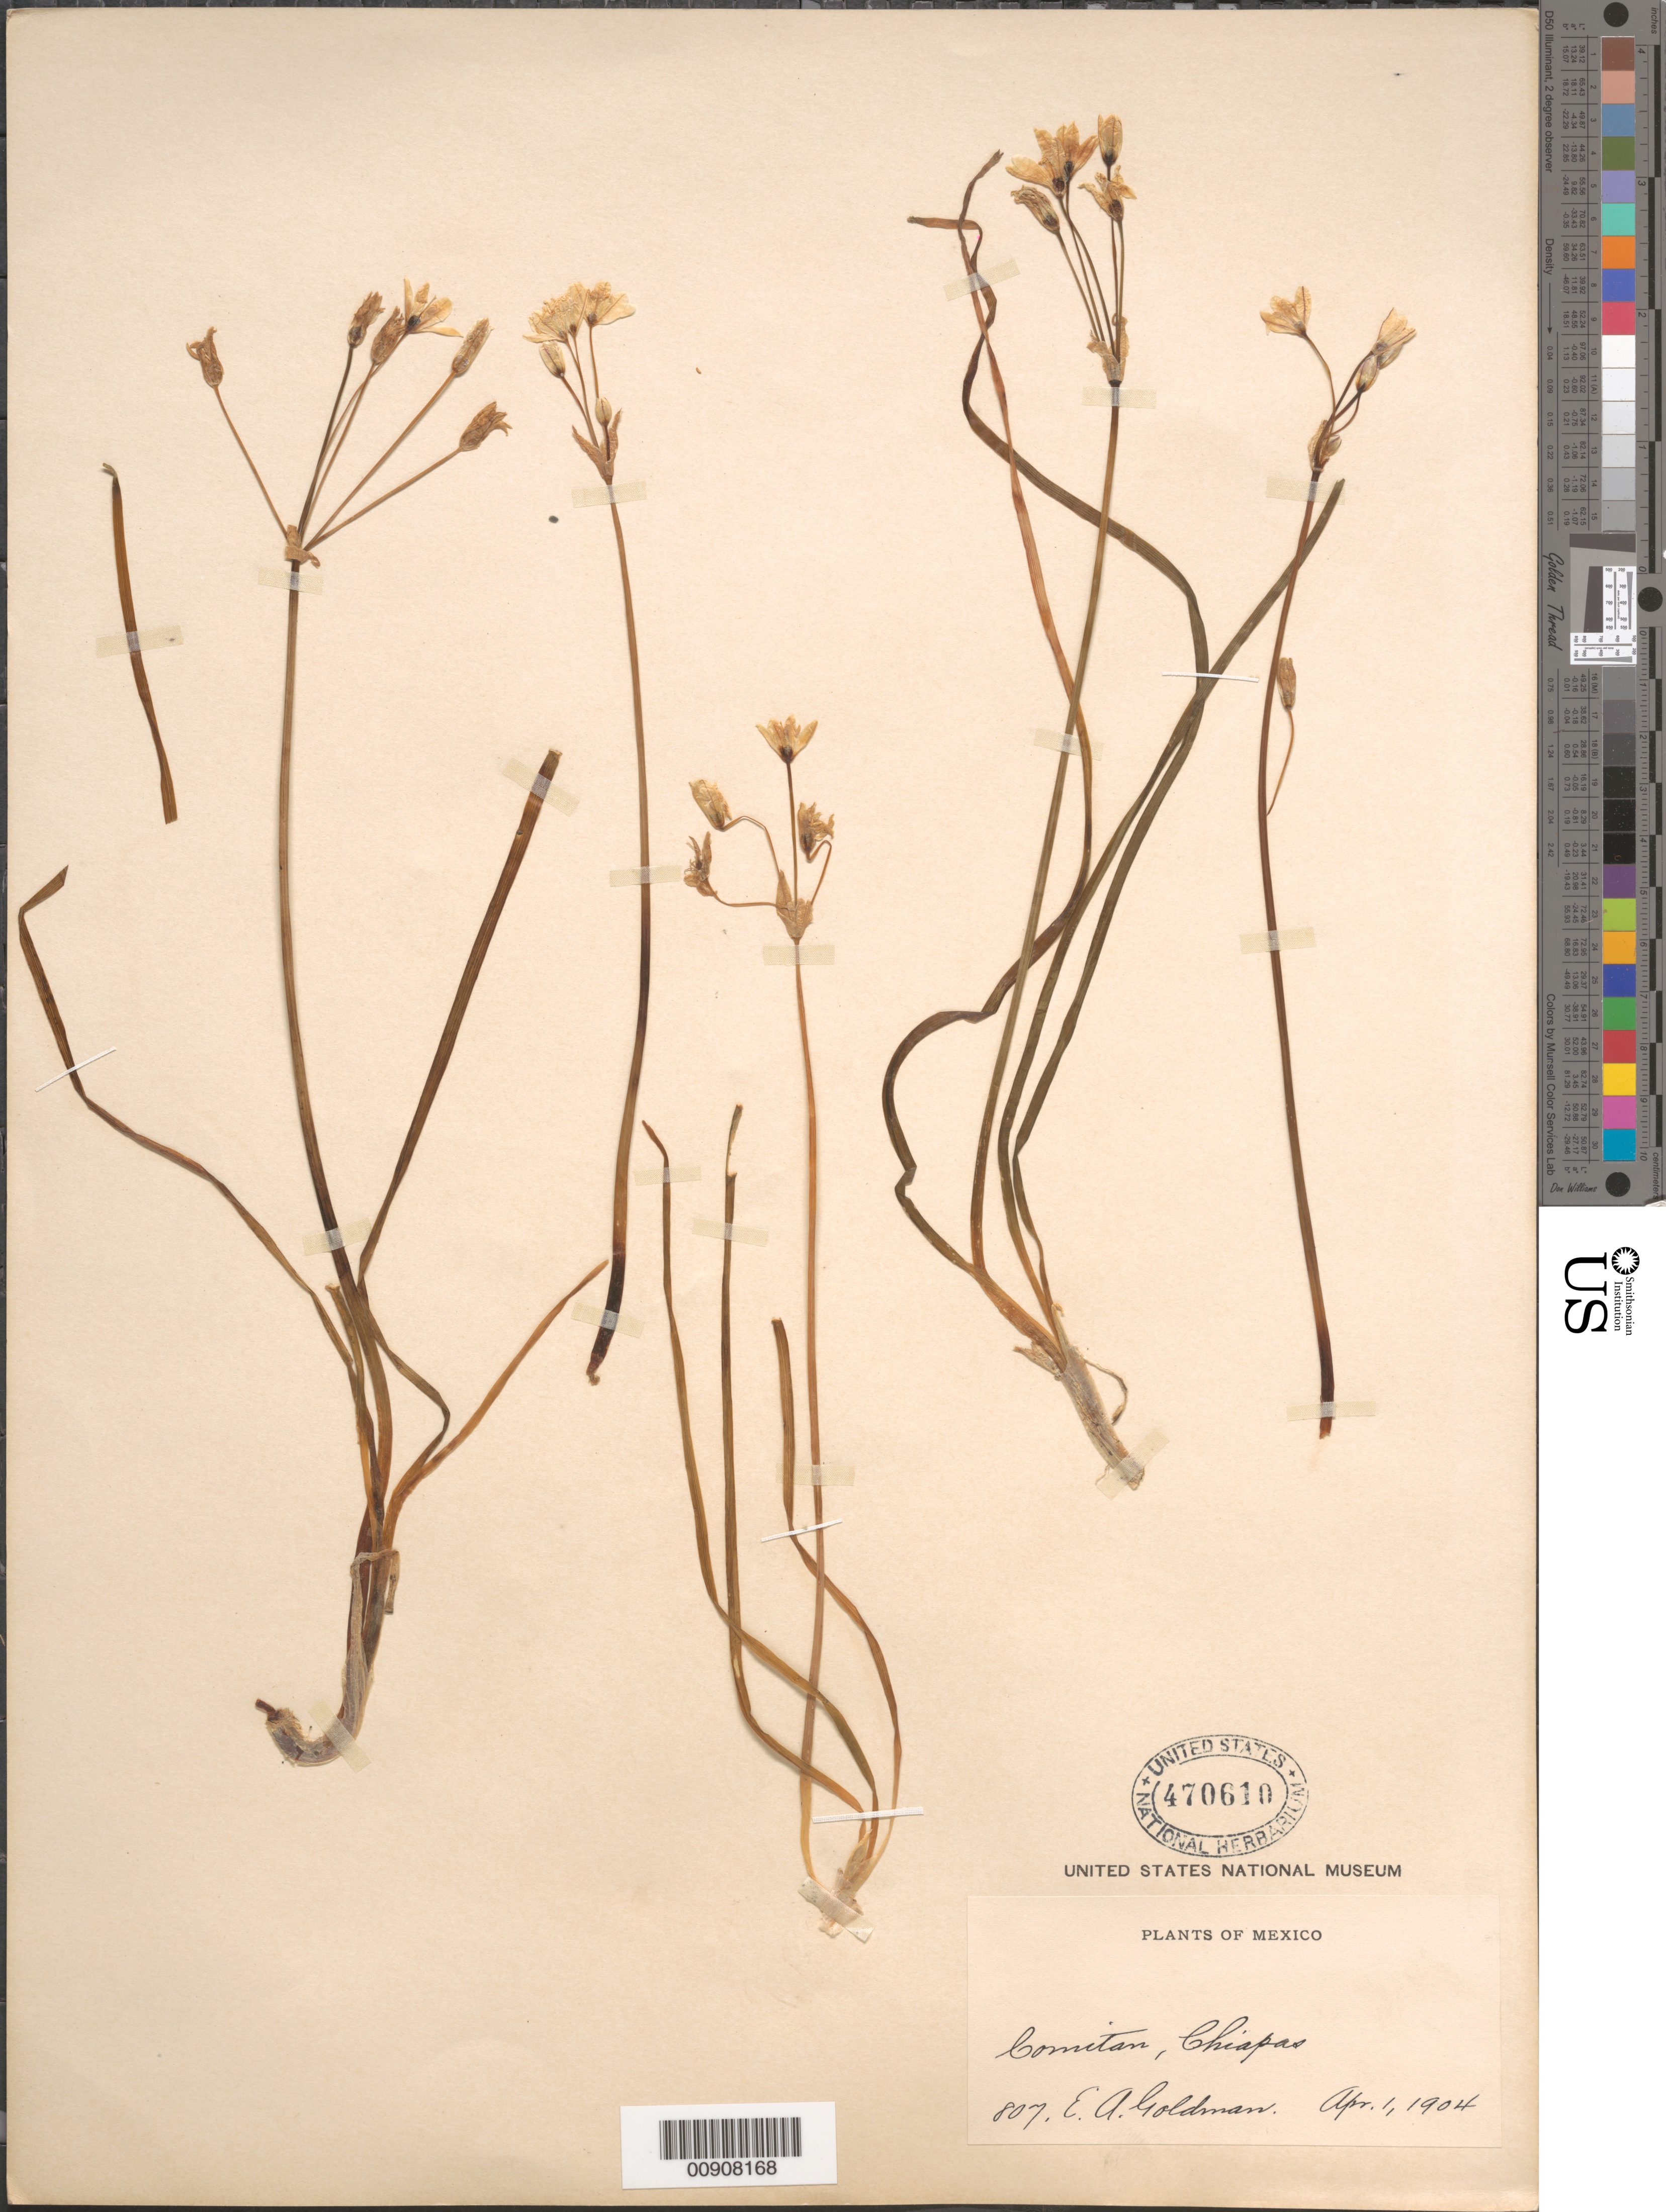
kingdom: Plantae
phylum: Tracheophyta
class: Liliopsida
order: Asparagales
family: Amaryllidaceae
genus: Nothoscordum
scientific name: Nothoscordum bivalve var. bivalve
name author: (L.) Britton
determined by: Strong, M. T., (US), Smithsonian Institution - National Museum of Natural History (UNITED STATES)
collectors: E. A. Goldman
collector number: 807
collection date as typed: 01 Apr 1904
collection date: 1904-04-01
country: Mexico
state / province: Chiapas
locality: Comitan, Chiapas.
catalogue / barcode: US 470610